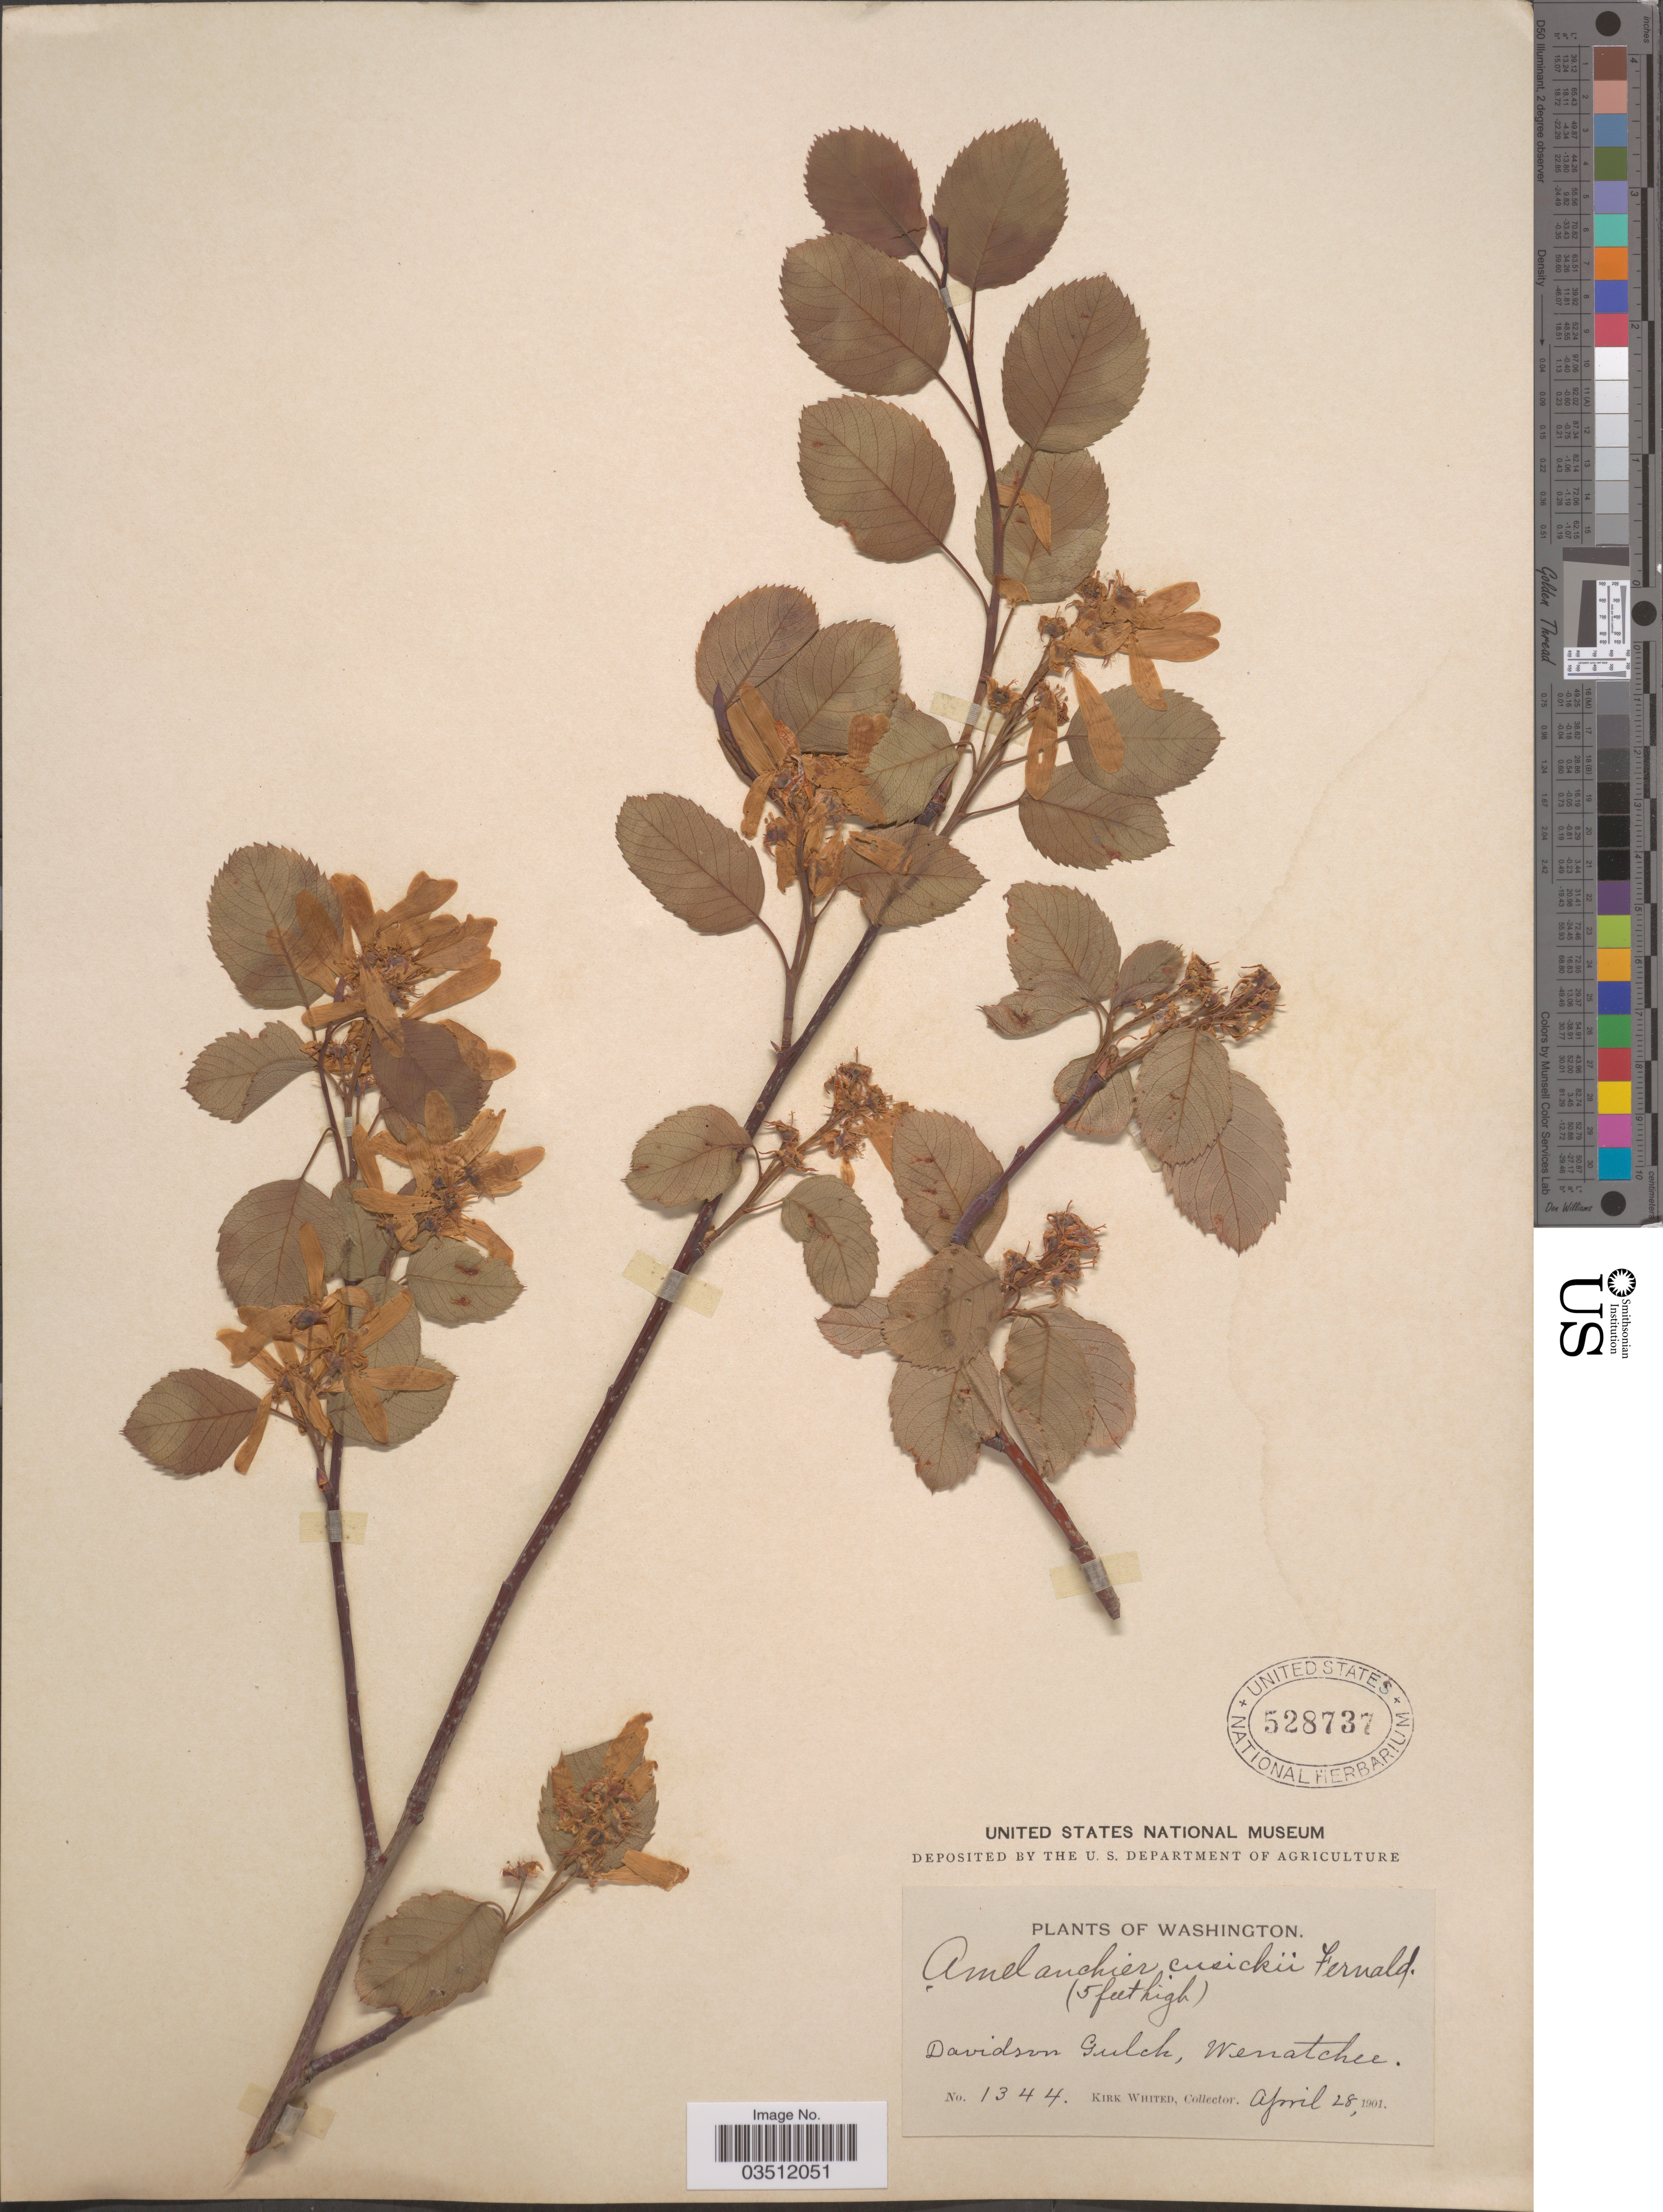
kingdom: Plantae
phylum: Tracheophyta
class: Magnoliopsida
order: Rosales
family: Rosaceae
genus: Amelanchier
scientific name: Amelanchier cusickii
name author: Fernald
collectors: K. Whited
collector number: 1344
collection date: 1901-04-28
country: United States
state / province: Washington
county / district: Chelan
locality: Davidson Gulch, Wenatchee.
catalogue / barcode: US 528737